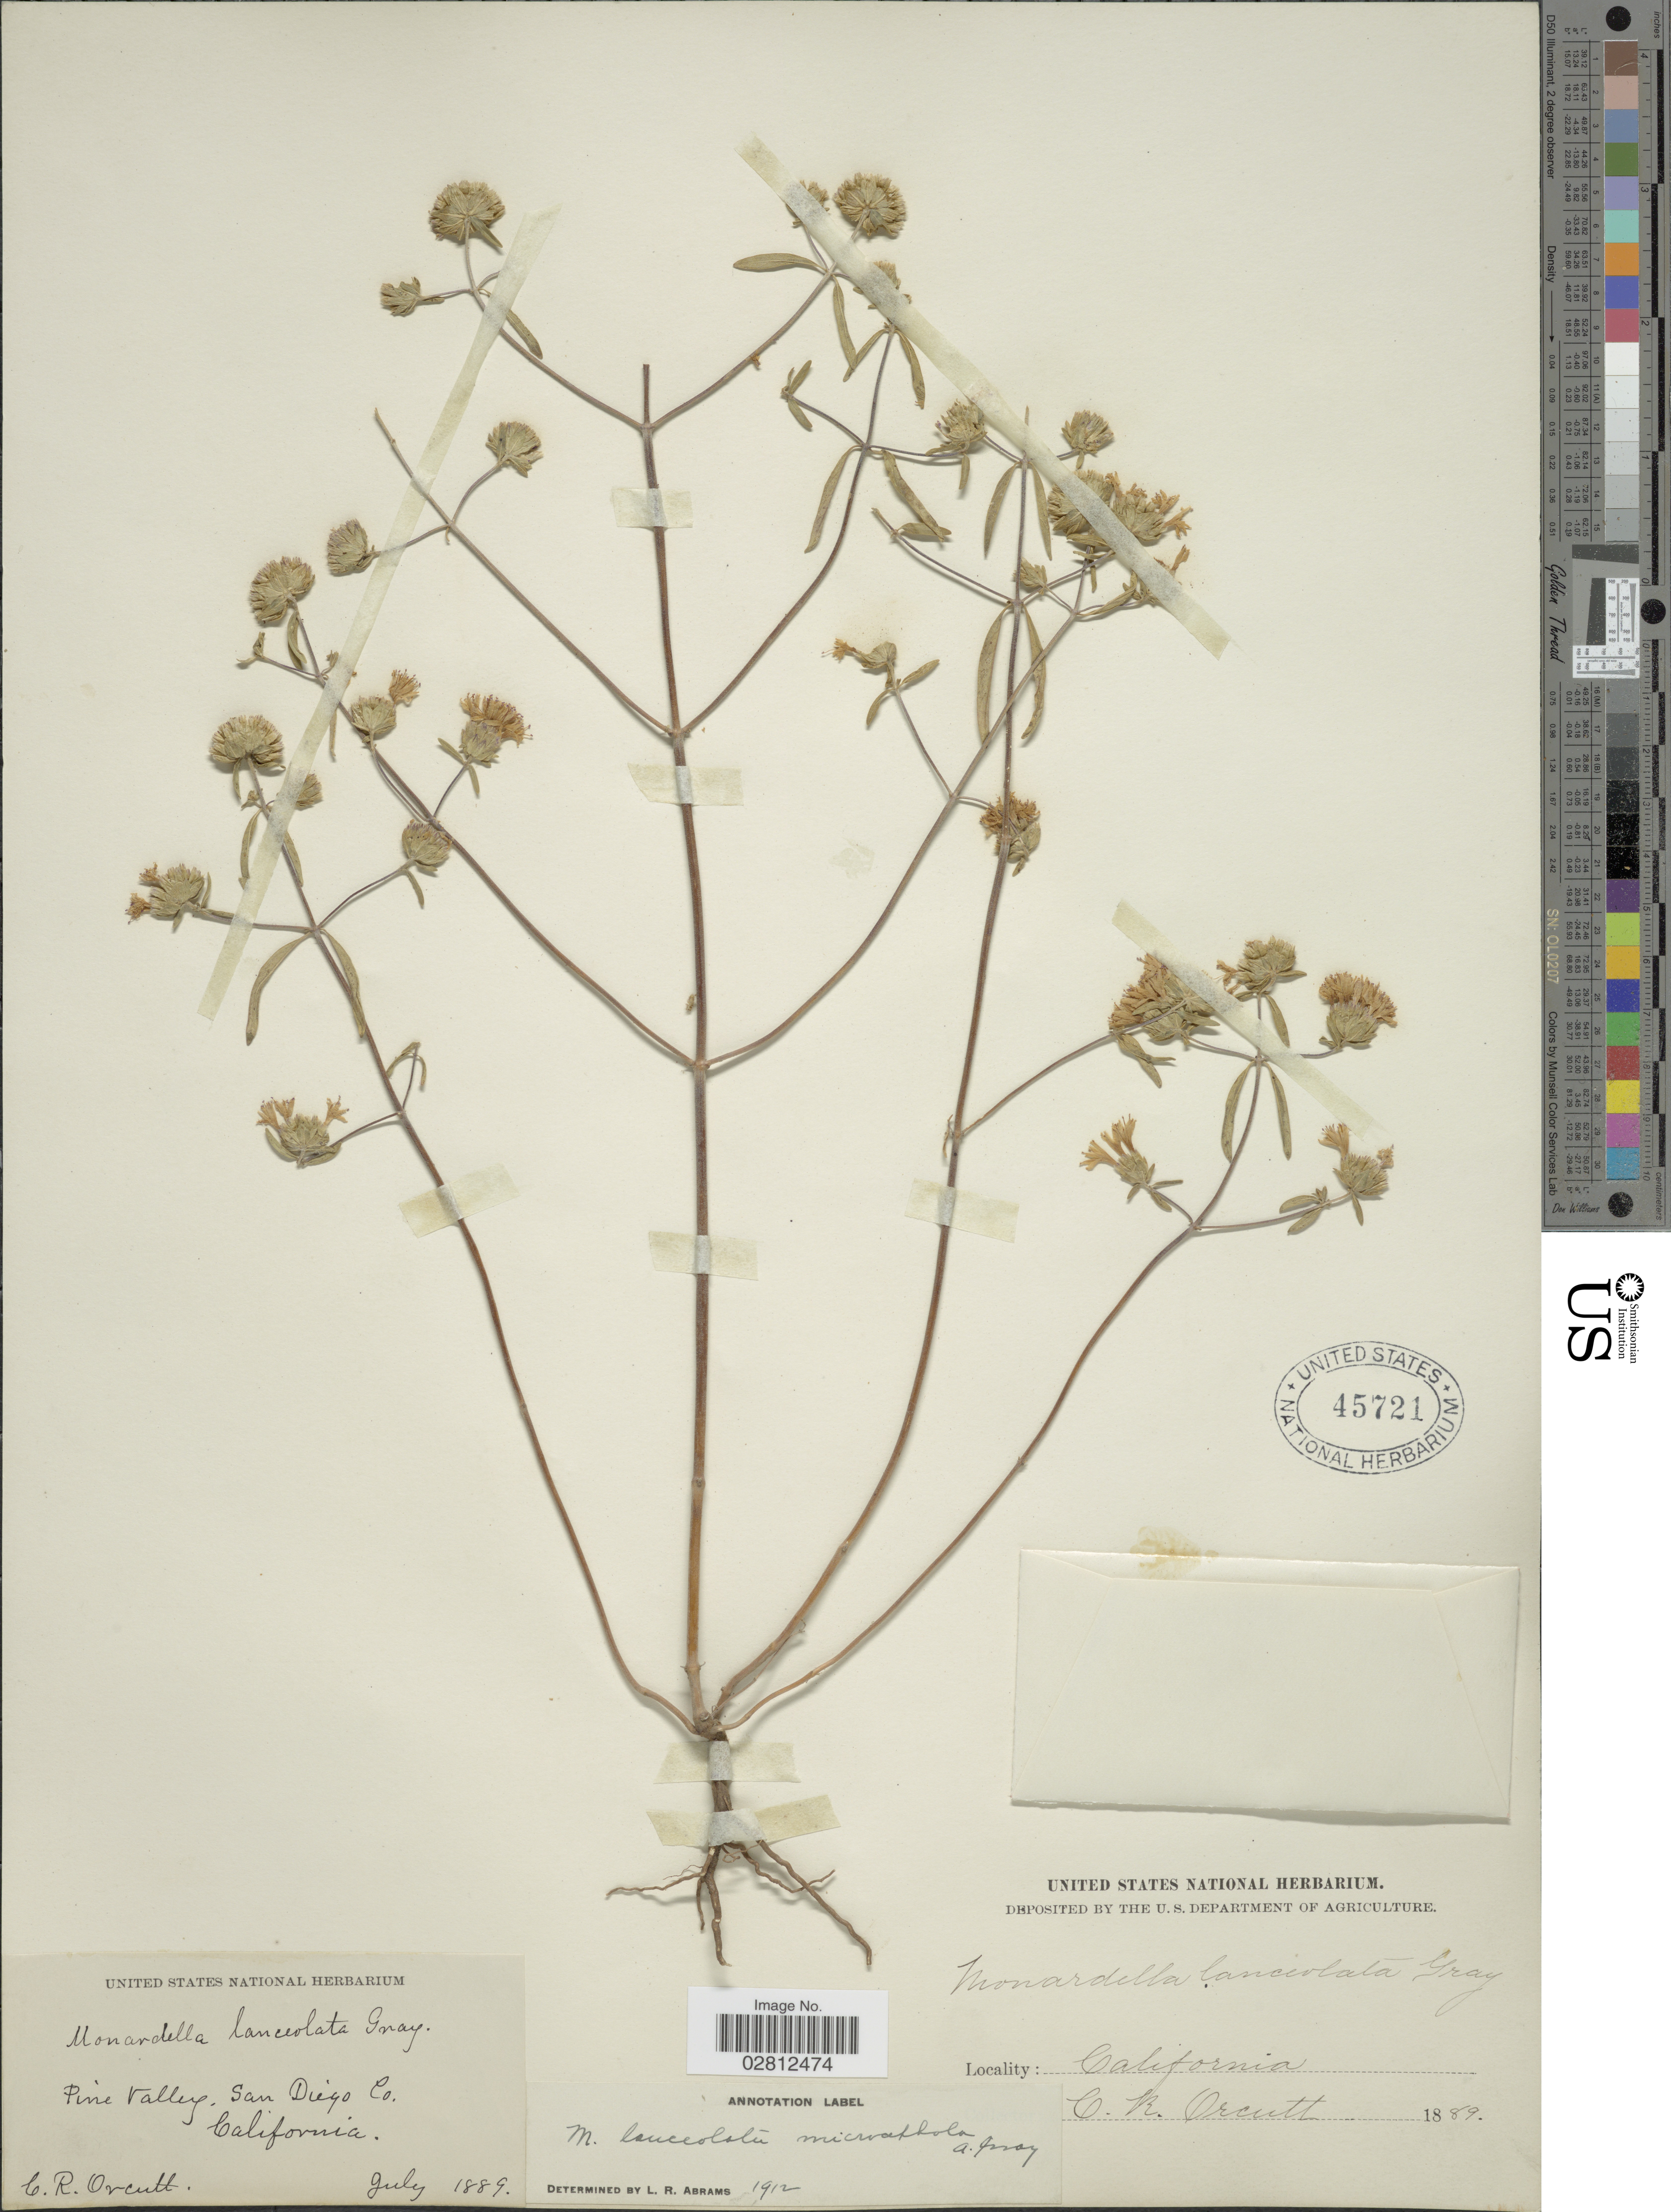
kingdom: Plantae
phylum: Tracheophyta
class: Magnoliopsida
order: Lamiales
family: Lamiaceae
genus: Monardella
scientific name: Monardella lanceolata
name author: A. Gray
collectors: C. R. Orcutt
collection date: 1889-07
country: United States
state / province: California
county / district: San Diego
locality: Pine Valley, San Diego Co.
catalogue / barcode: US 45721